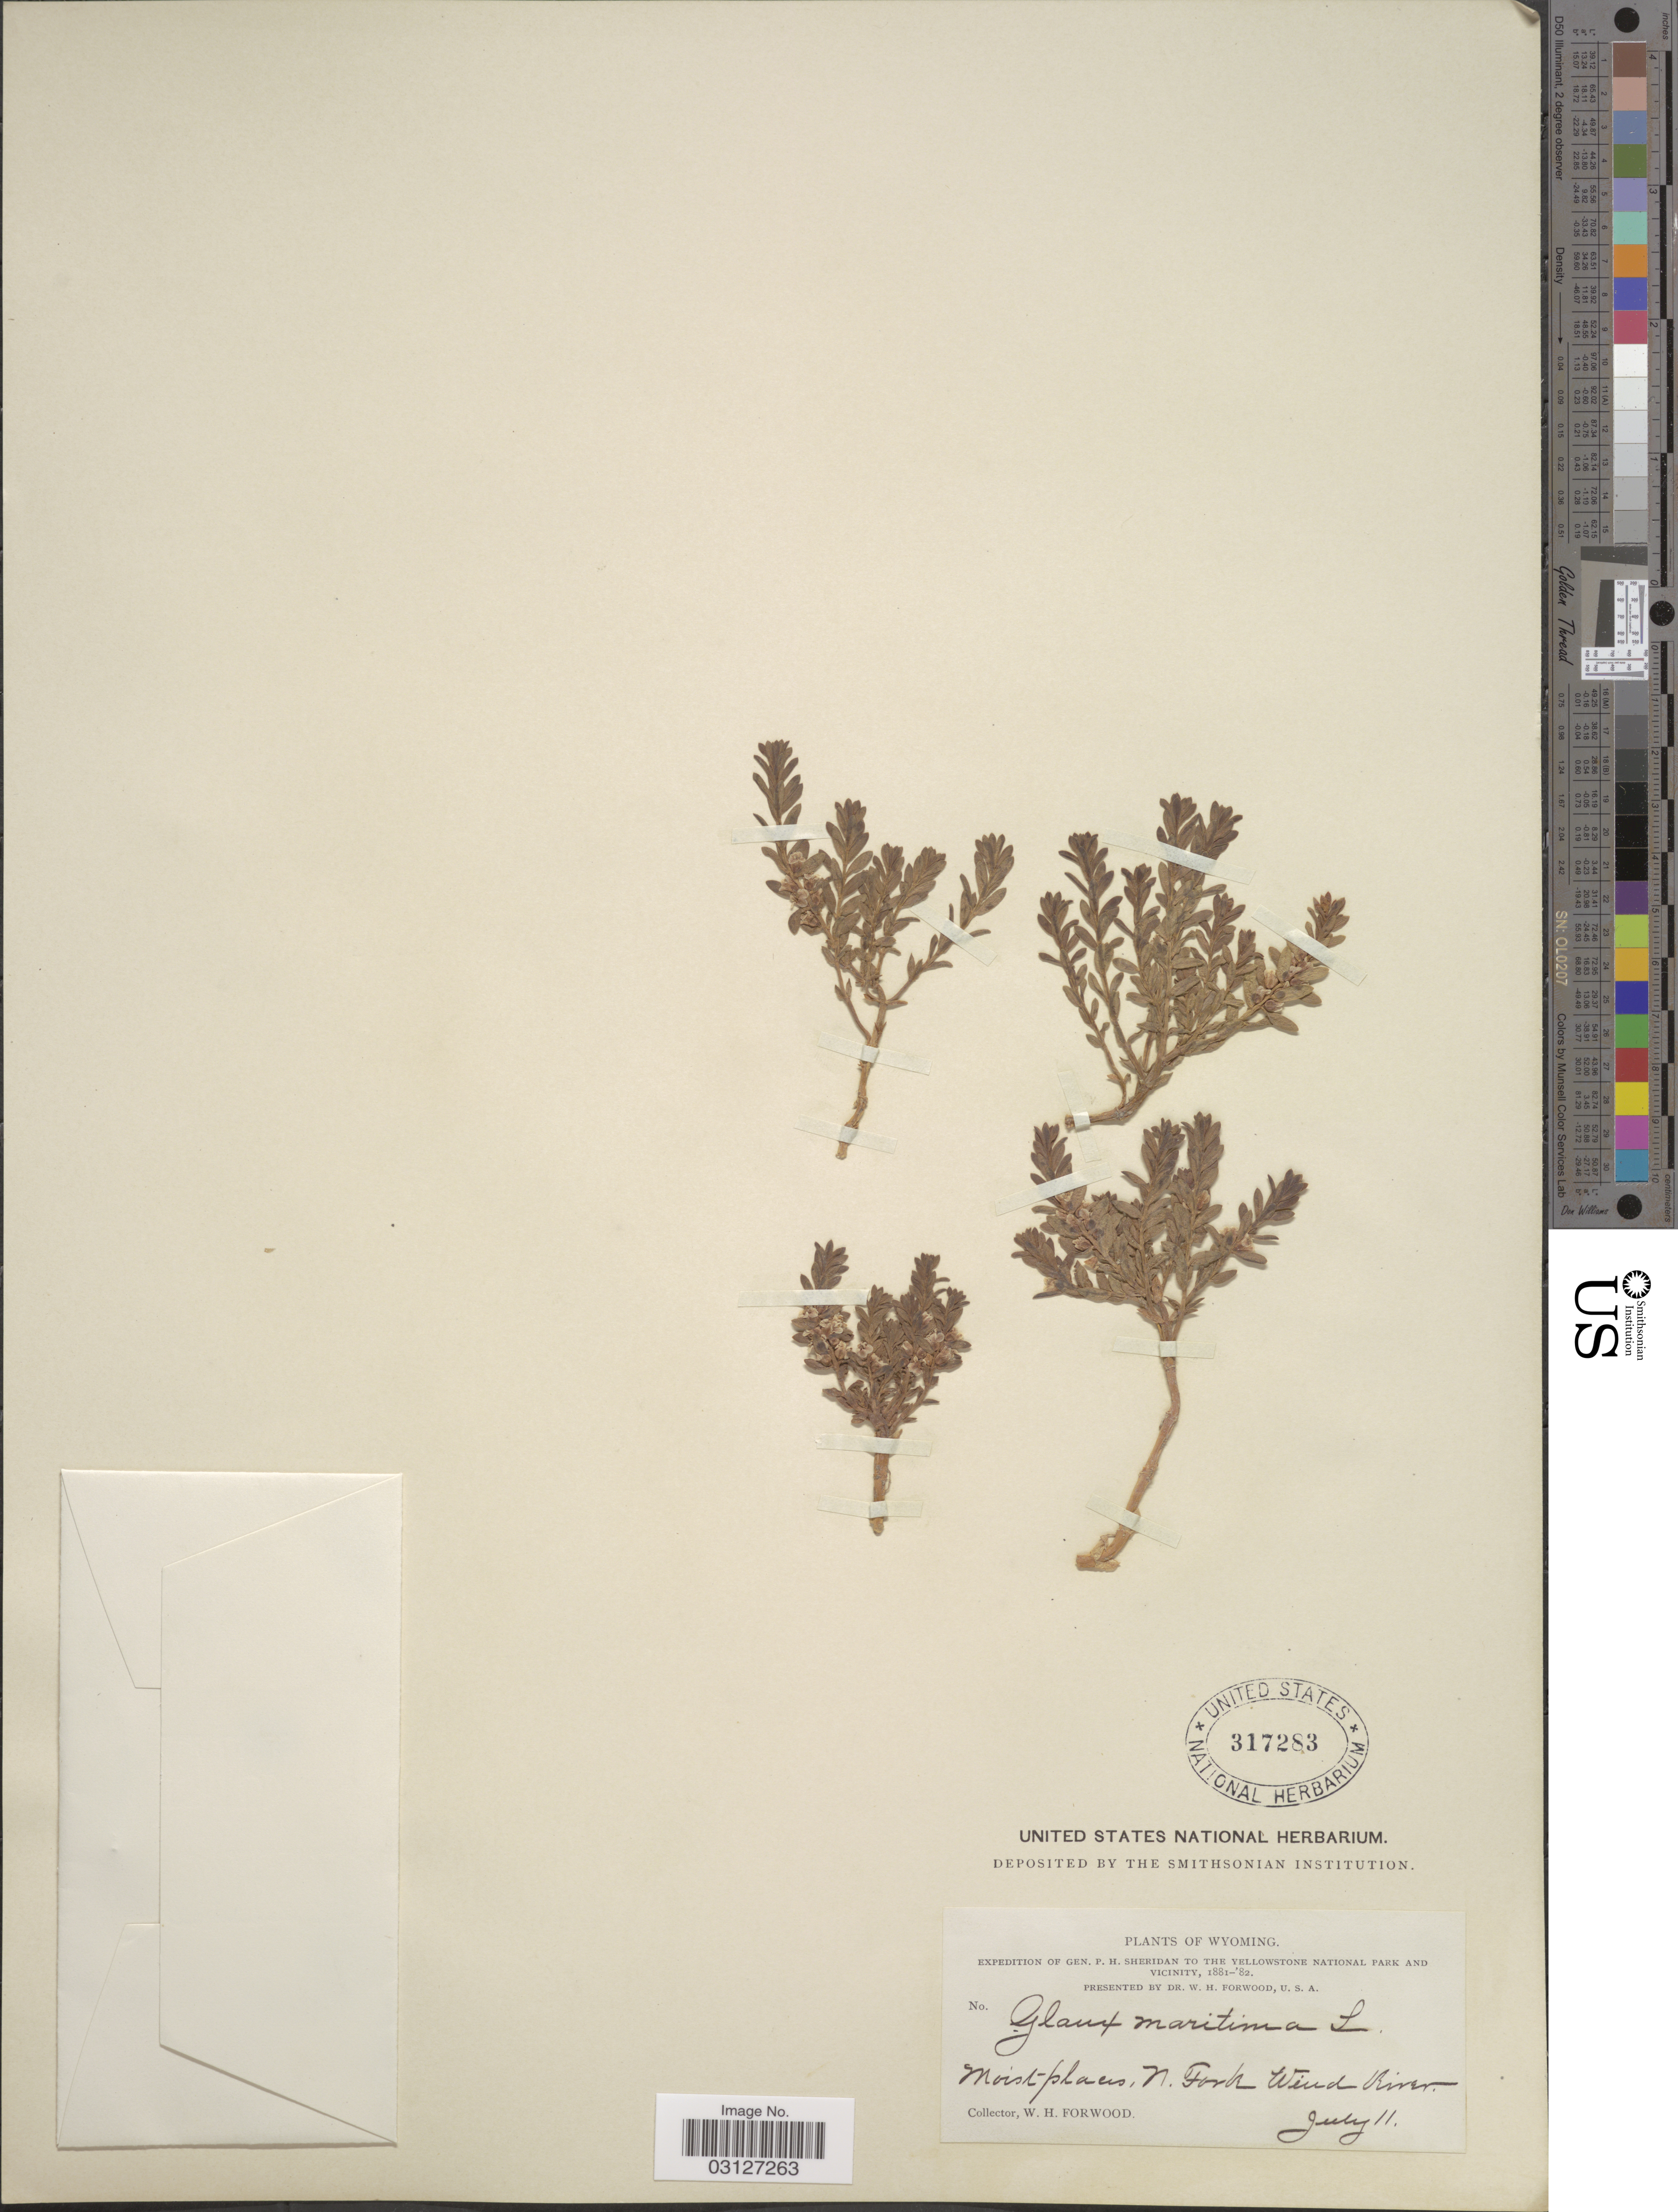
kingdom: Plantae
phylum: Tracheophyta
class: Magnoliopsida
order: Ericales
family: Primulaceae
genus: Glaux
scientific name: Glaux maritima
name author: L.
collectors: W. Forwood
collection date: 1881-07-11/1882-07-11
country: United States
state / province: Wyoming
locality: The Yellowstone National Park and Vicinity, Moist places, N. Fork Wind River.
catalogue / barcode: US 317283